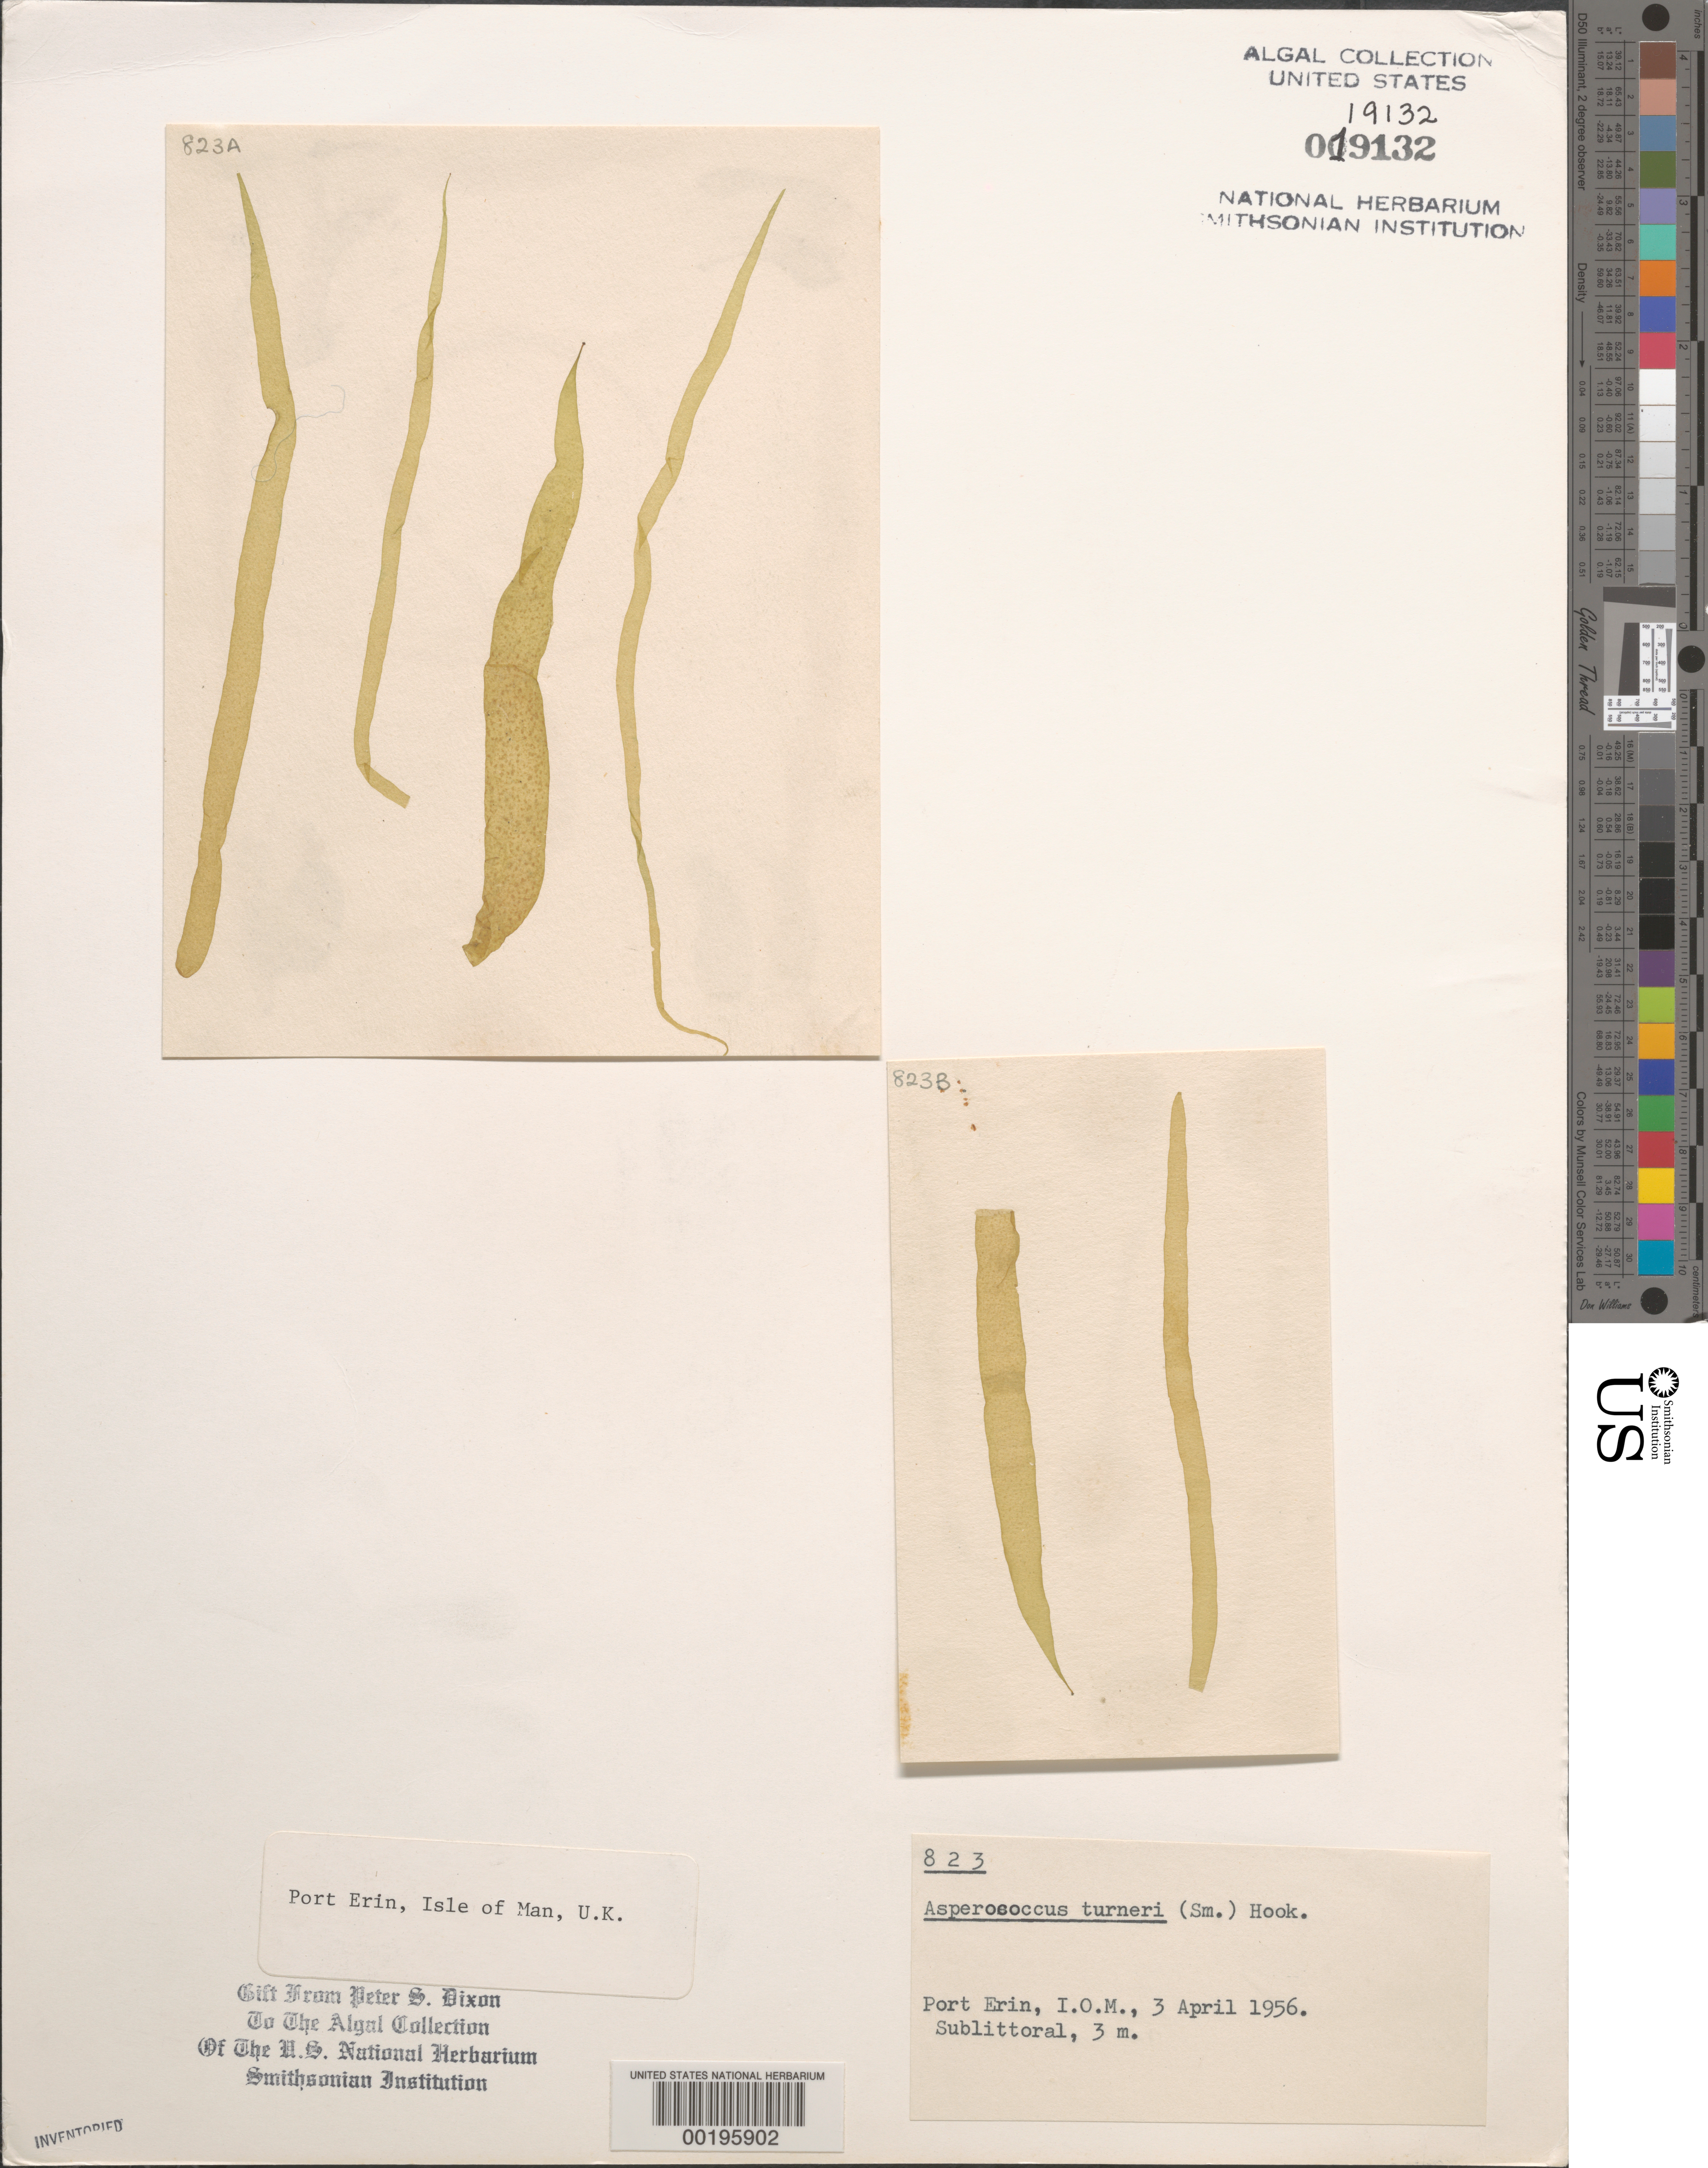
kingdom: Chromista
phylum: Ochrophyta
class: Phaeophyceae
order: Ectocarpales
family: Chordariaceae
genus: Asperococcus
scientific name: Asperococcus bullosus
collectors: P. S. Dixon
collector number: PSD 823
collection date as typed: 03 Apr 1956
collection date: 1956-04-03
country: United Kingdom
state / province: England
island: Isle of Man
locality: Erin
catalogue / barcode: US 19132